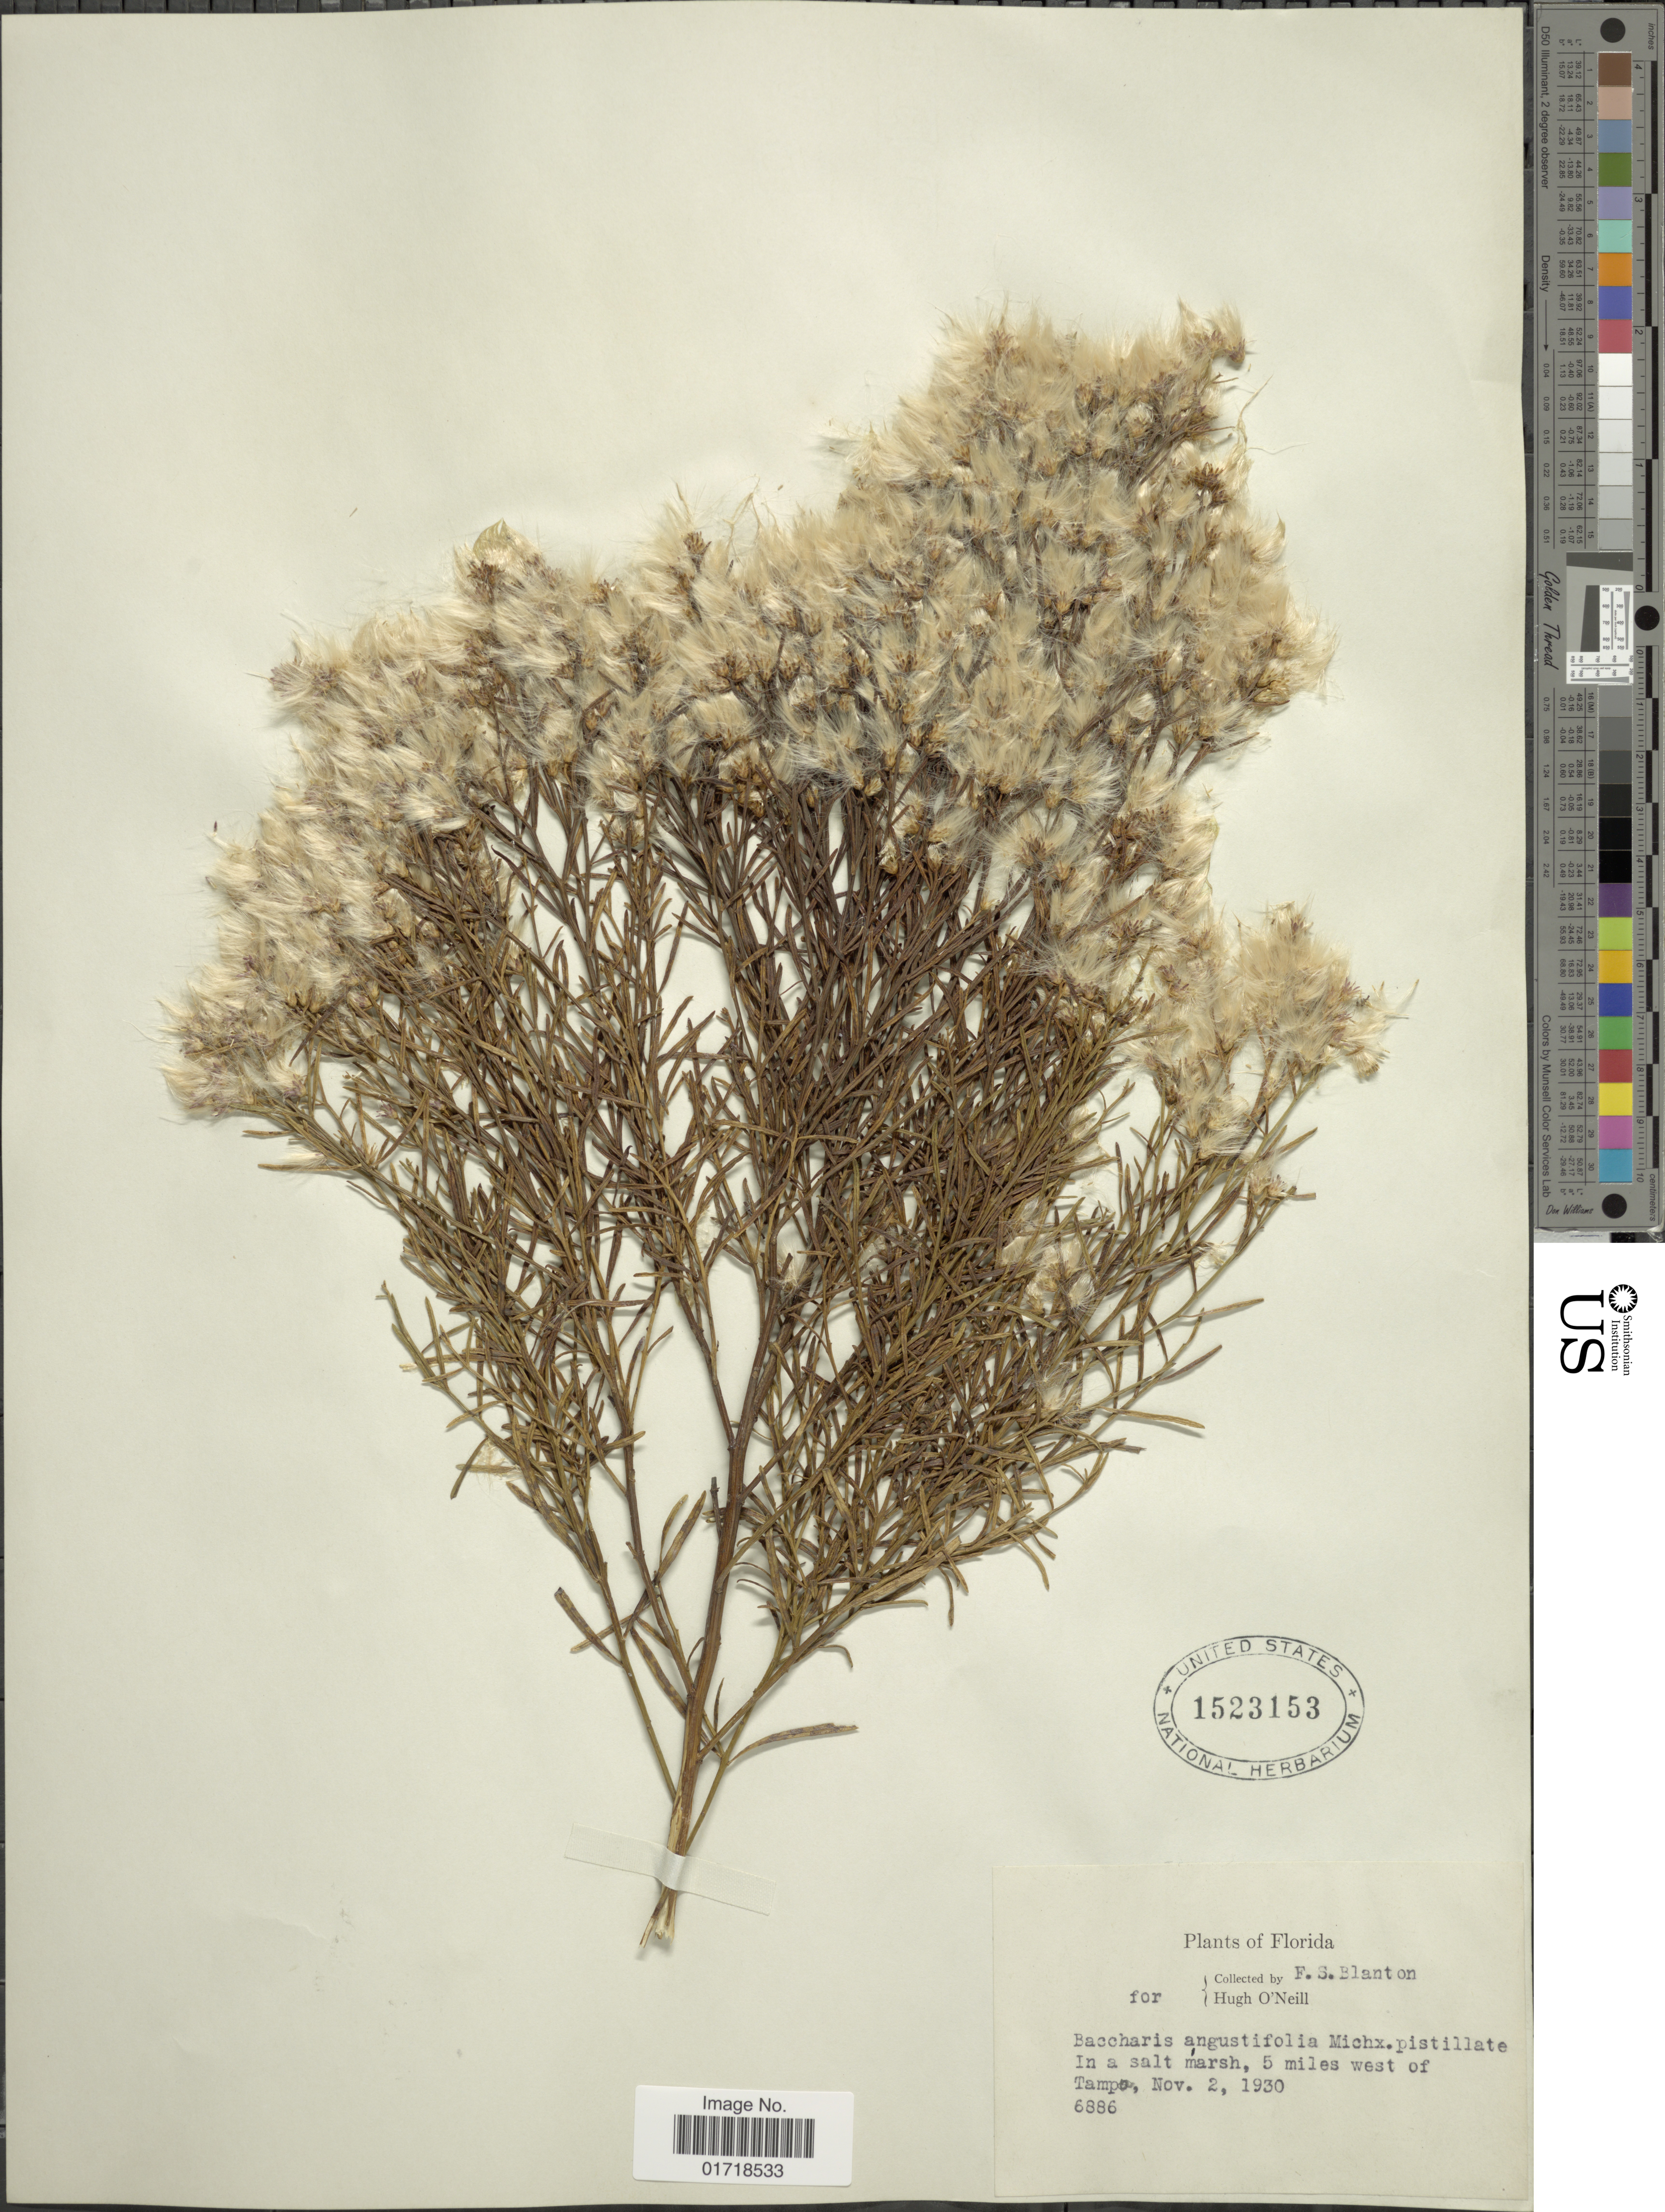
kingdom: Plantae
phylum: Tracheophyta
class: Magnoliopsida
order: Asterales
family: Asteraceae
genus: Baccharis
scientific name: Baccharis angustifolia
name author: Michx.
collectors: F. S. Blanton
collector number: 6886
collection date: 1930-11-02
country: United States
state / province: Florida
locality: In a Salt marsh, 5 miles west of Tampa.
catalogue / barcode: US 1523153